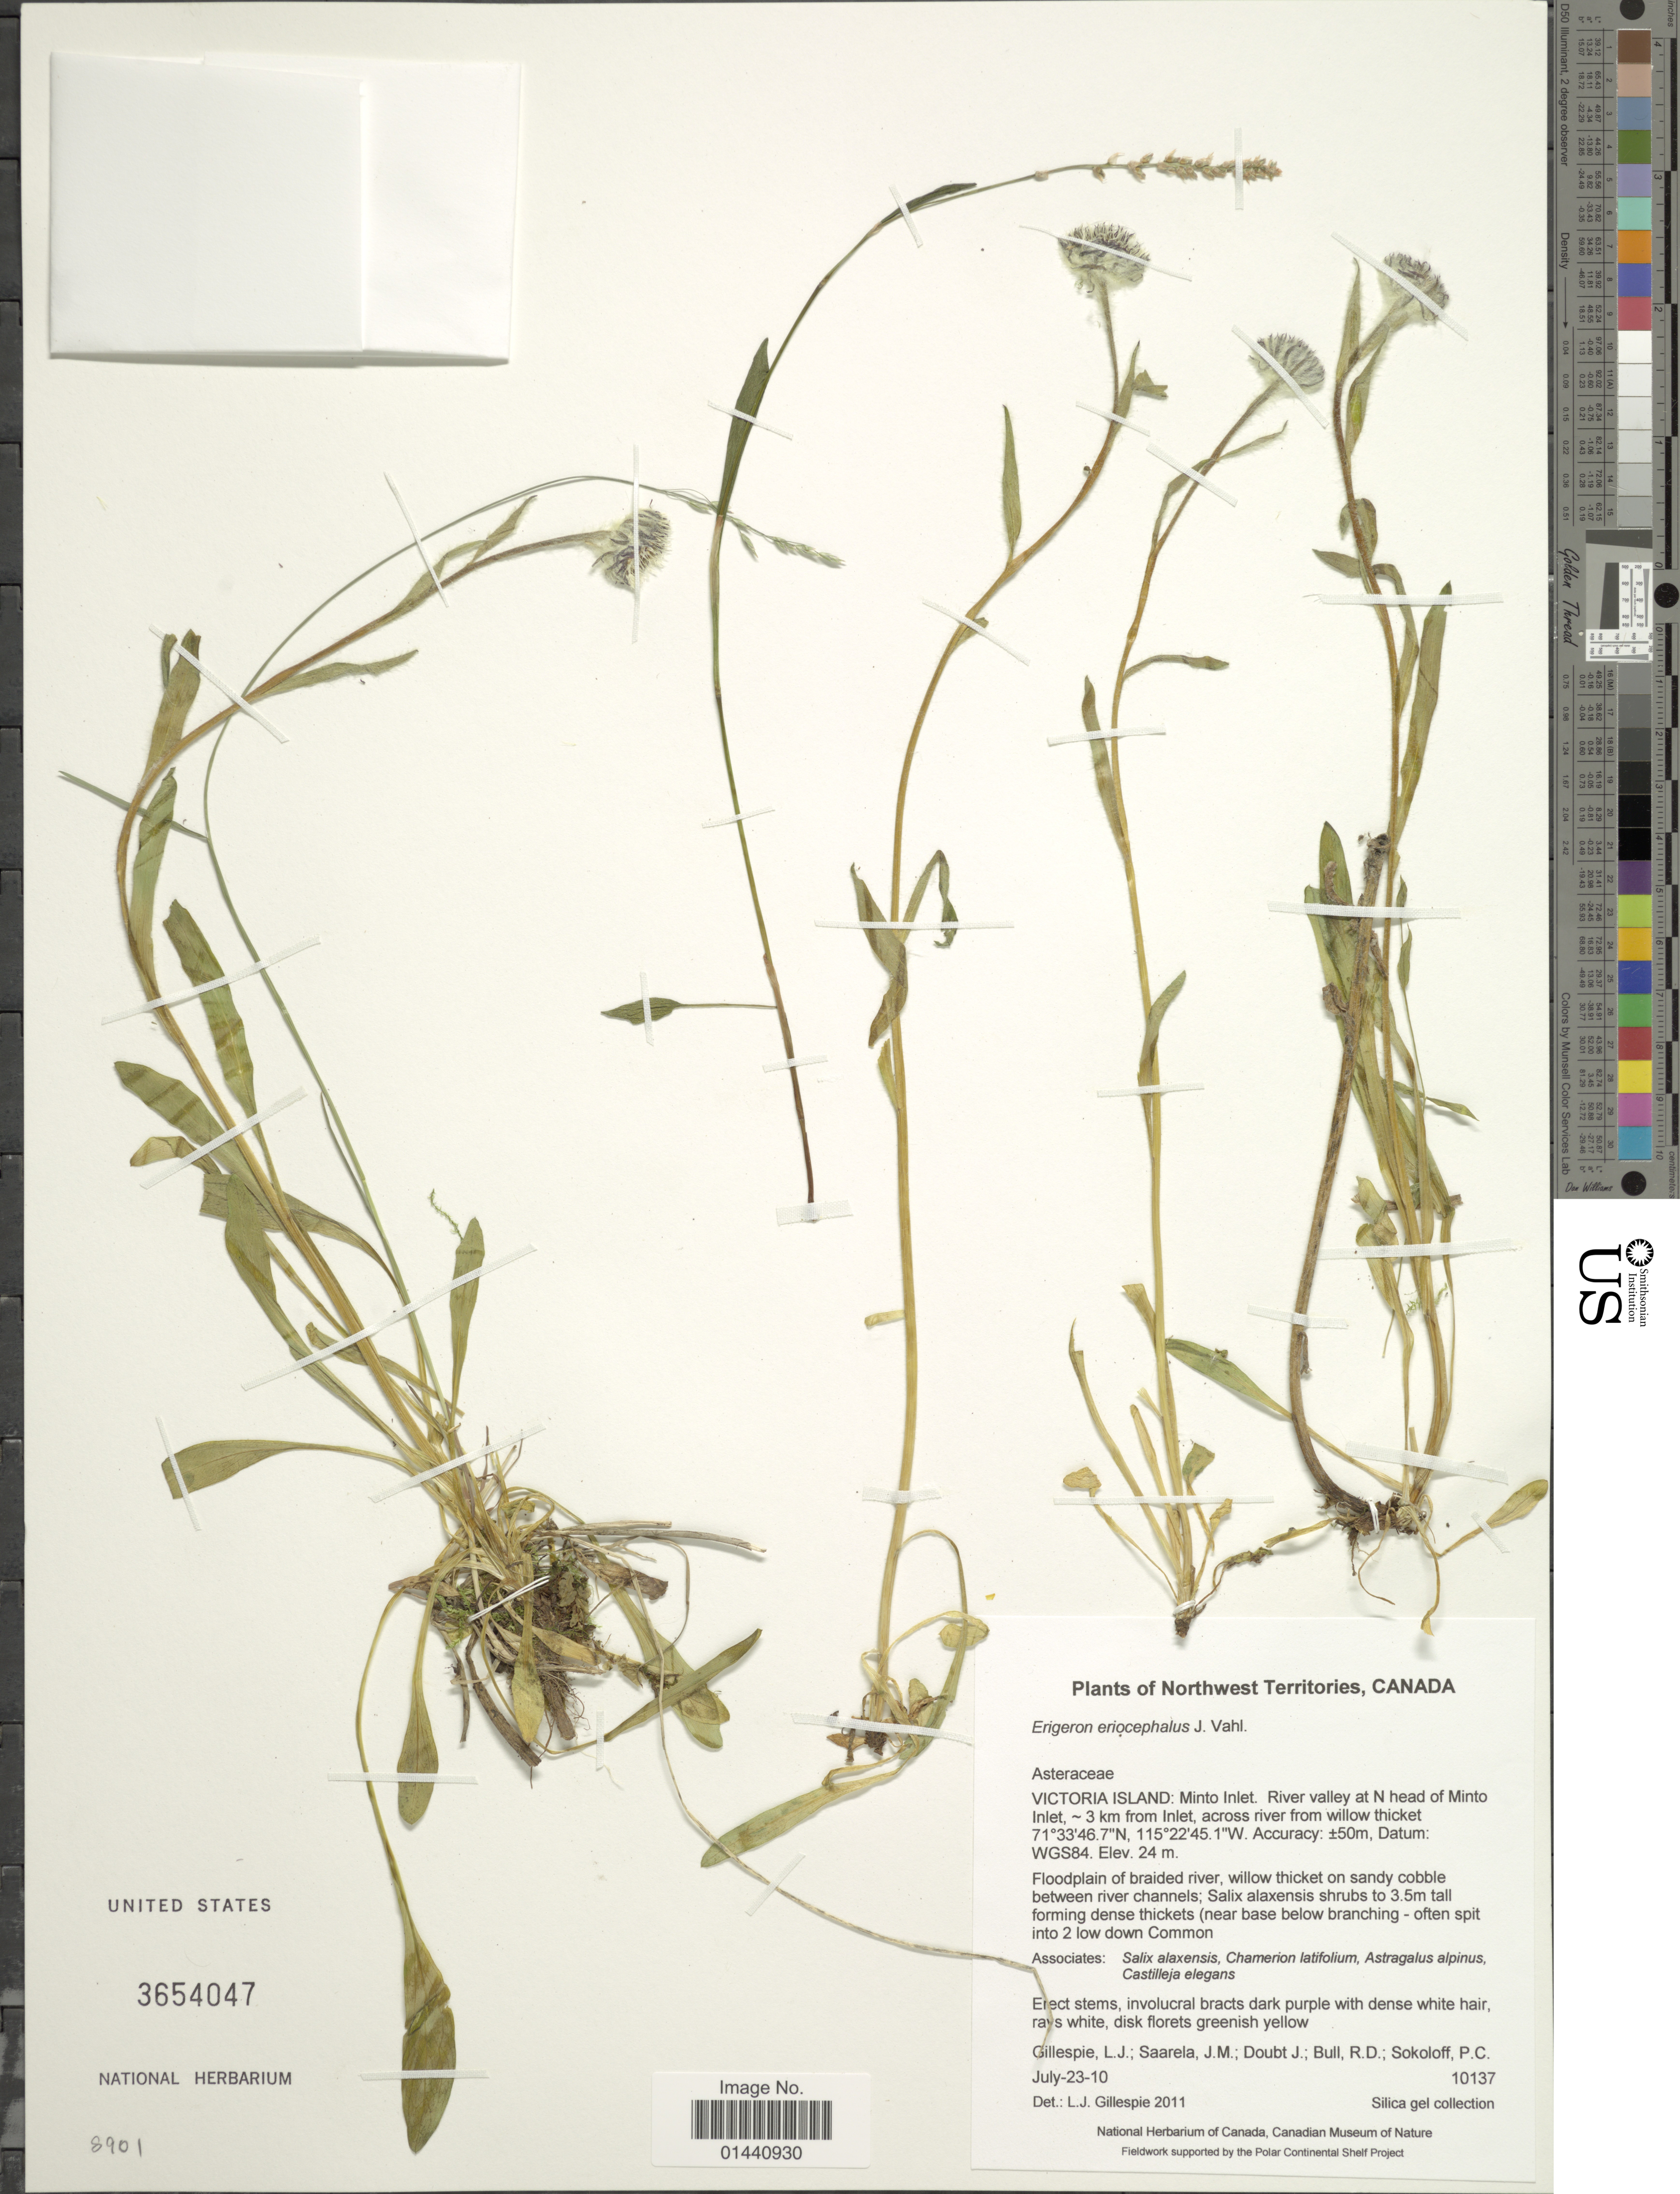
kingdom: Plantae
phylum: Tracheophyta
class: Magnoliopsida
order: Asterales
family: Asteraceae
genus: Erigeron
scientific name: Erigeron eriocephalus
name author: J. Vahl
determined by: Gillespie, L. J.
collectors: L. Gillespie, J. Saarela, J. Doubt, R. Bull & P. Sokoloff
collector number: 10137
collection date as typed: Transcribed d/m/y: 23/7/10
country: Canada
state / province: Northwest Territories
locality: Victoria Island: Minto Inlet. River valley at N head of Minto Inlet, - 3 km from Inlet, across river from willow thicket.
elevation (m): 24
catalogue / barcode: US 3654047